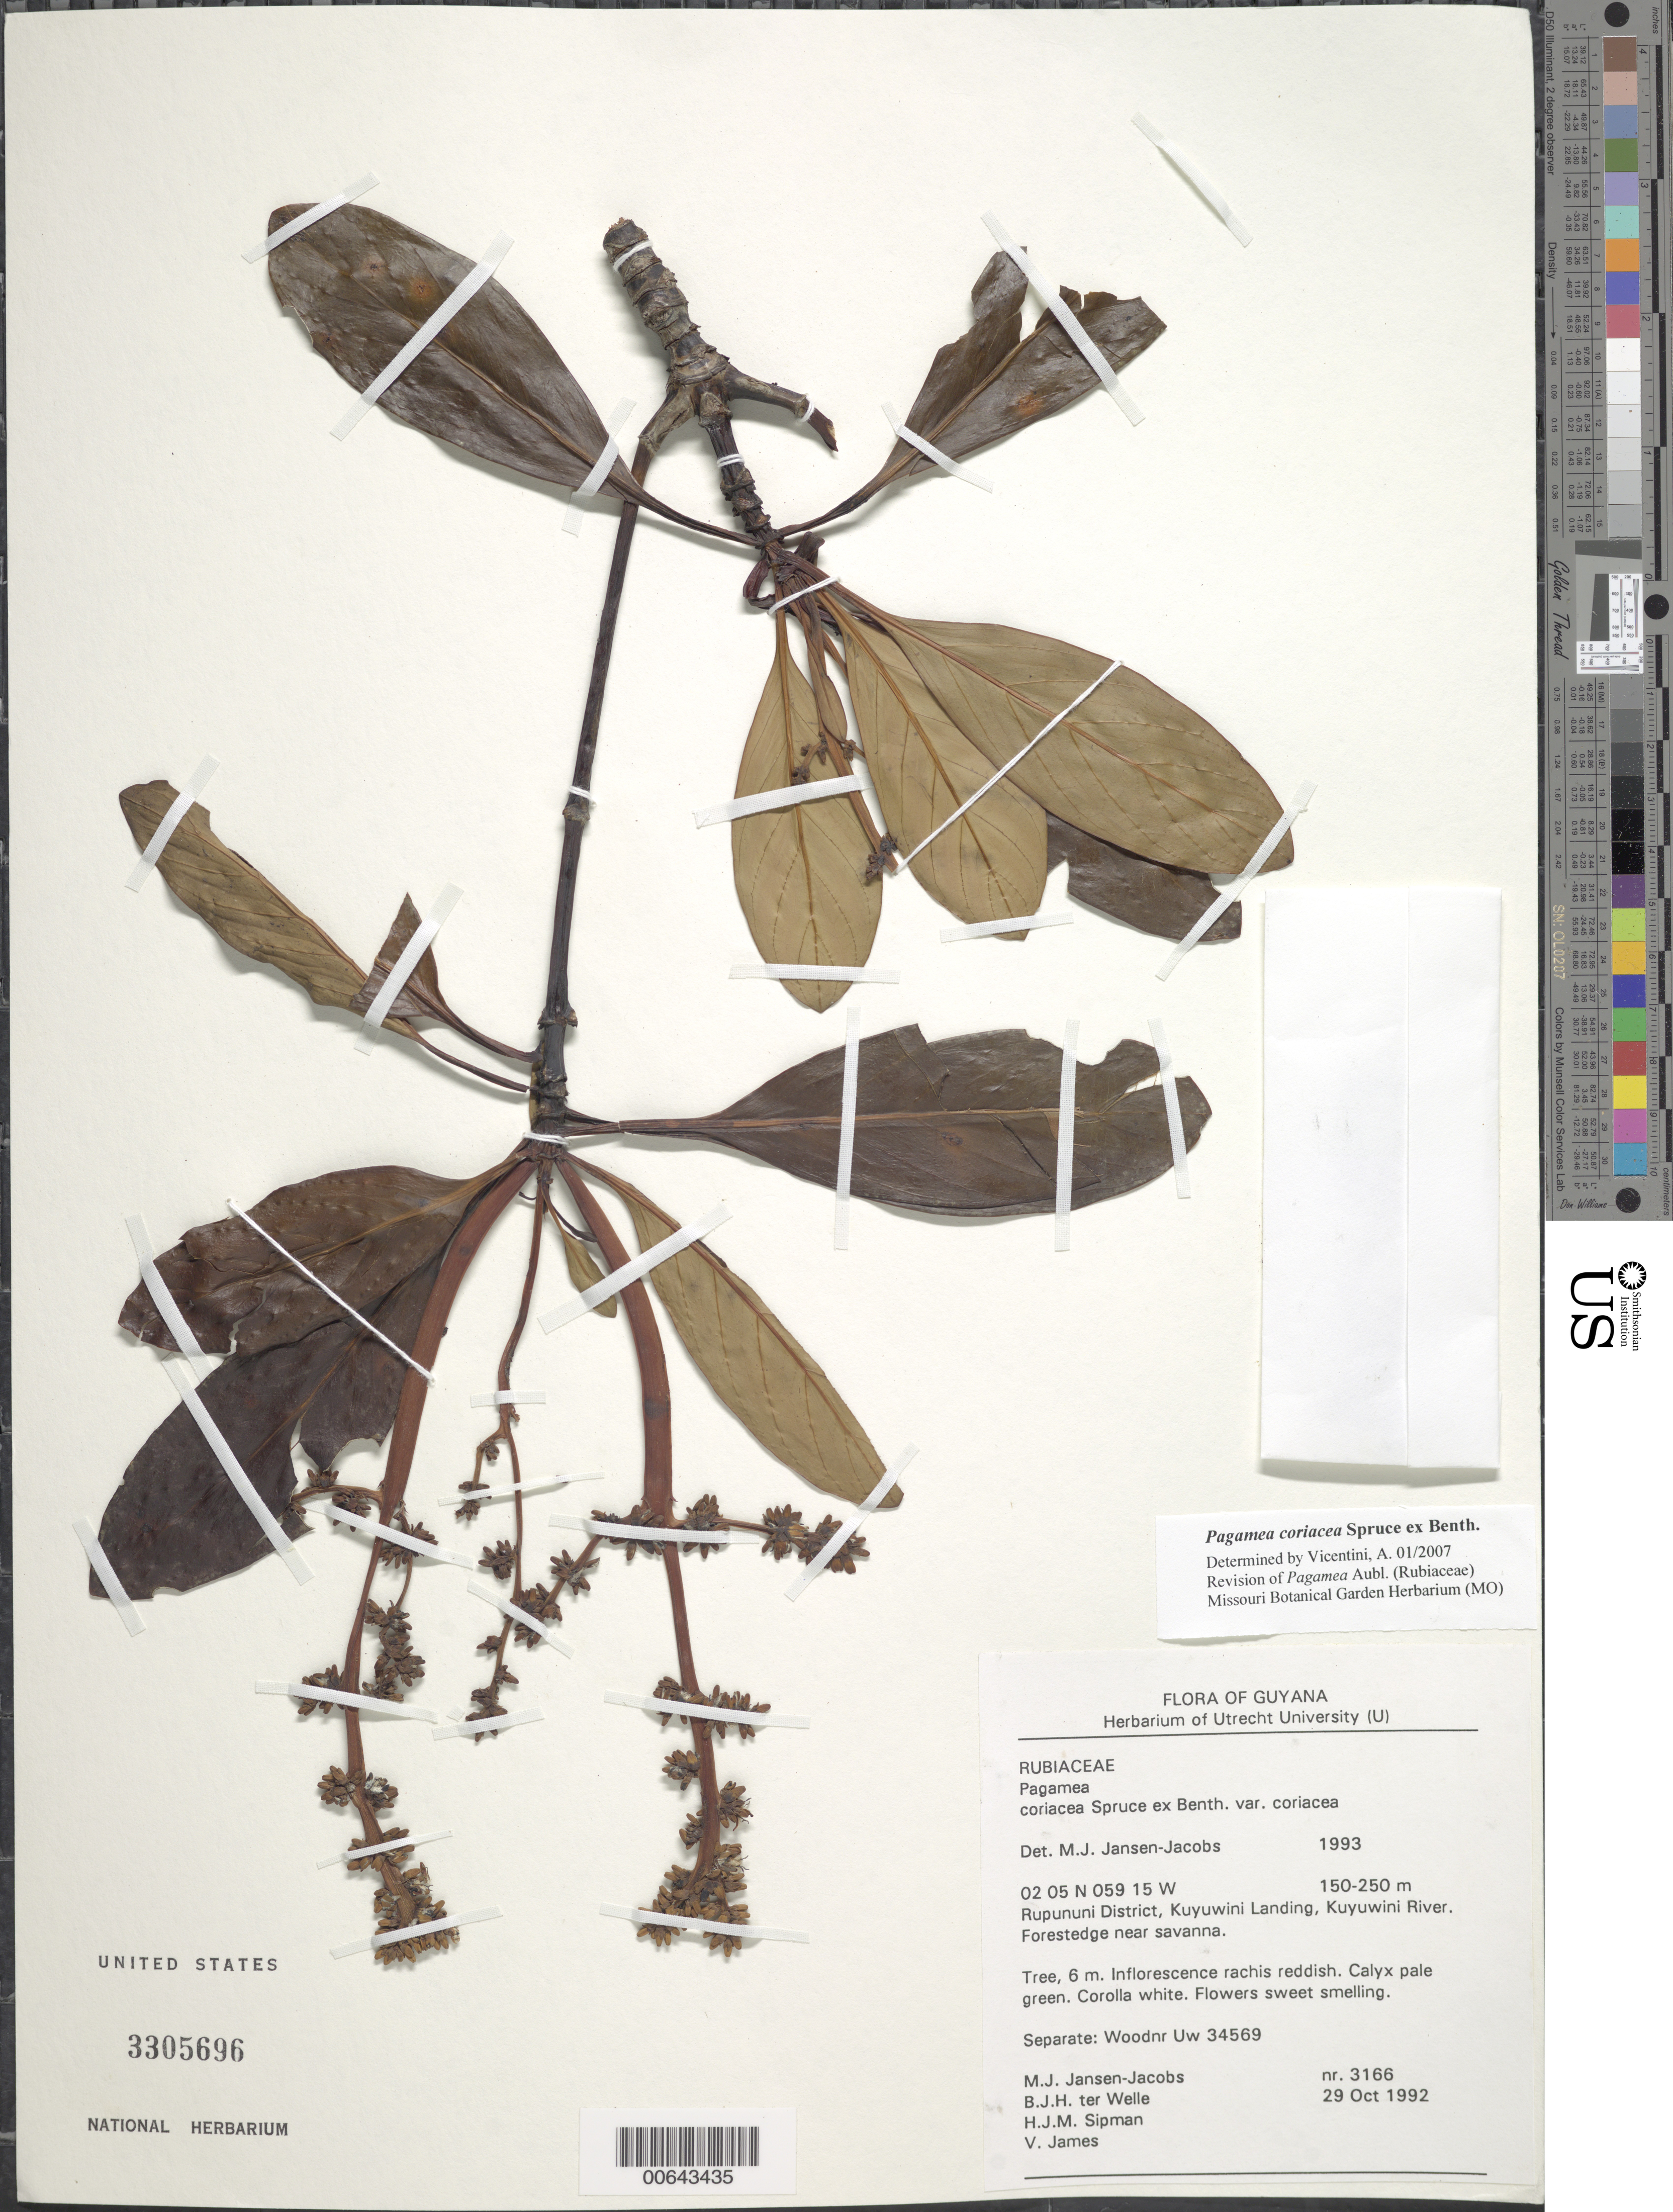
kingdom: Plantae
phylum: Tracheophyta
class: Magnoliopsida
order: Gentianales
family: Rubiaceae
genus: Pagamea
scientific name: Pagamea coriacea var. coriacea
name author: Spruce ex Benth.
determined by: Jansen-Jacobs, M. J., (U), Nationaal Herbarium Nederland, Utrecht University branch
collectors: M. J. Jansen-Jacobs, B. Welle, H. J. M. Sipman & V. James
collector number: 3166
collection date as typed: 29-Oct-92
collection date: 1992-10-29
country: Guyana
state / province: U. Takutu-U. Essequibo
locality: Kuyuwini Landing, Kuyuwini River, Rupununi District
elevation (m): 150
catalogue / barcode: US 3305696